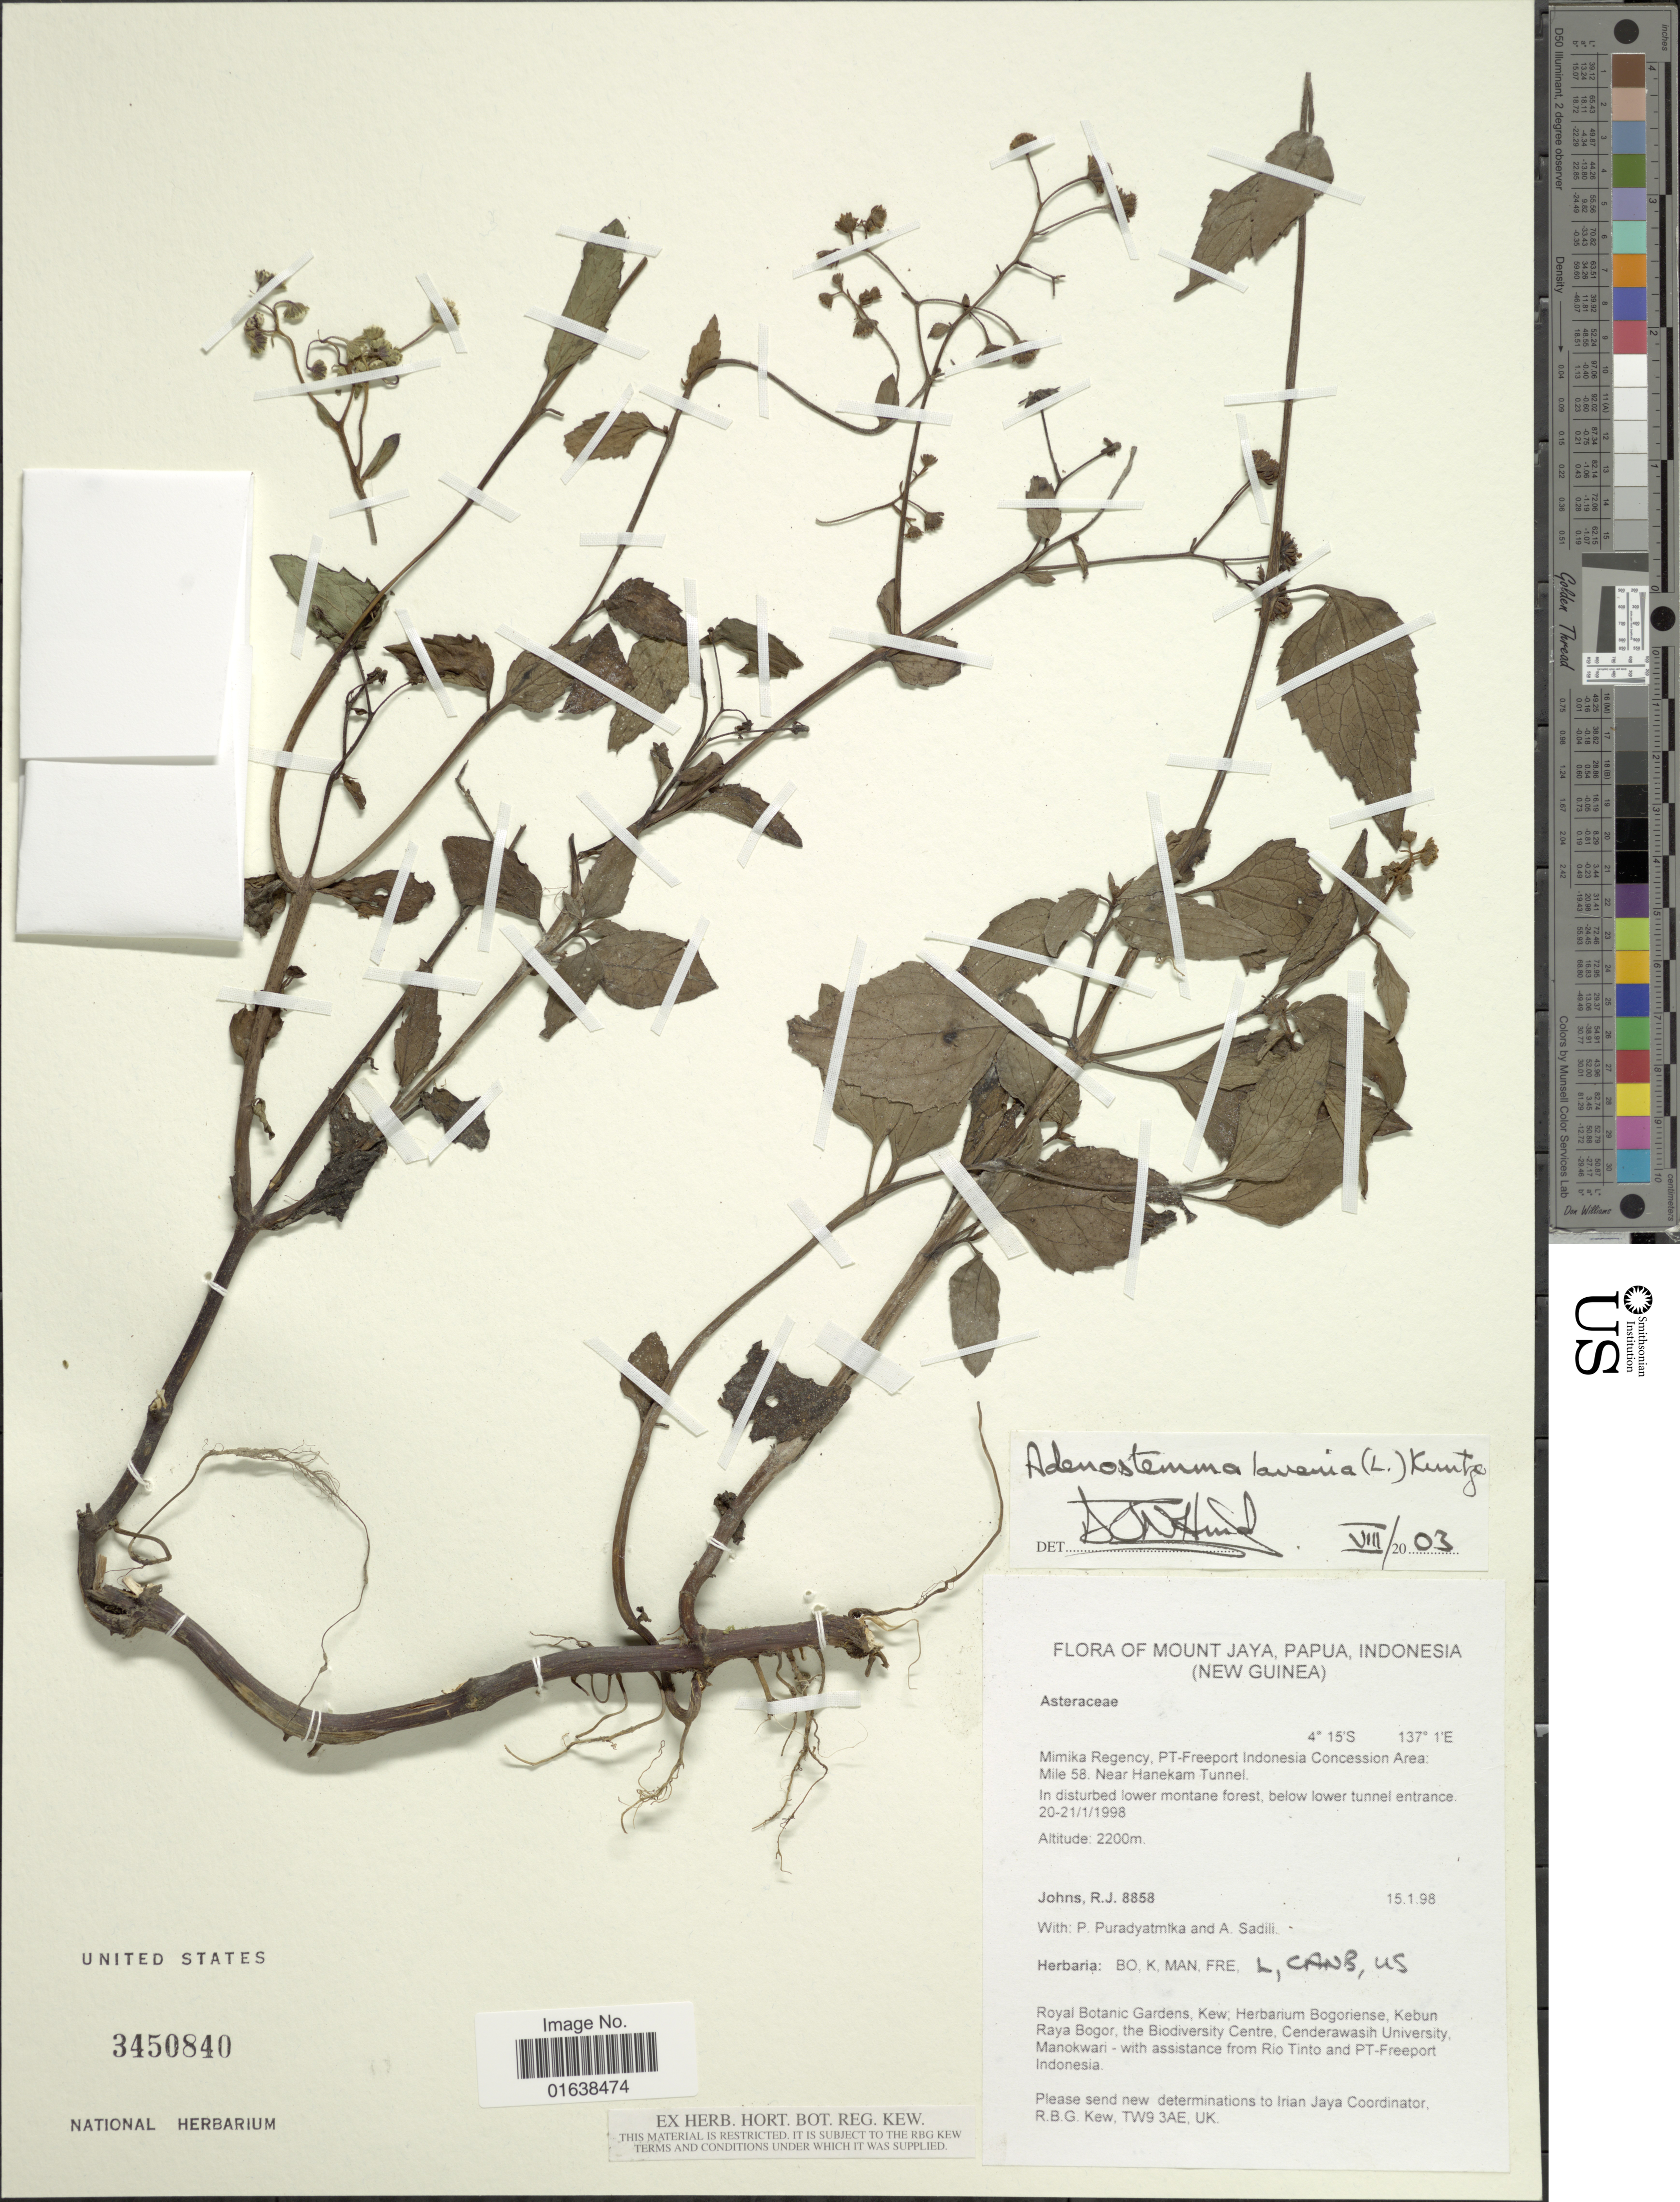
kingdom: Plantae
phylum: Tracheophyta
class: Magnoliopsida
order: Asterales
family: Asteraceae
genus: Adenostemma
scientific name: Adenostemma lanceolatum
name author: Miq.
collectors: R. Johns, P. Puradyatmika & A. Sadili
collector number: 8858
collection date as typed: Transcribed d/m/y: 15/1/98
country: Papua New Guinea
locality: Mount Jaya, Papua, Indonesia, (New Guinea) Mimika Regency, Pt-Freeport Indonesia Concession Area. Mile 58. Near Hanekam Tunnel. In disturbed lowe montane forest, below lower tunnel entrance.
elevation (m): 2200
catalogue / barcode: US 3450840